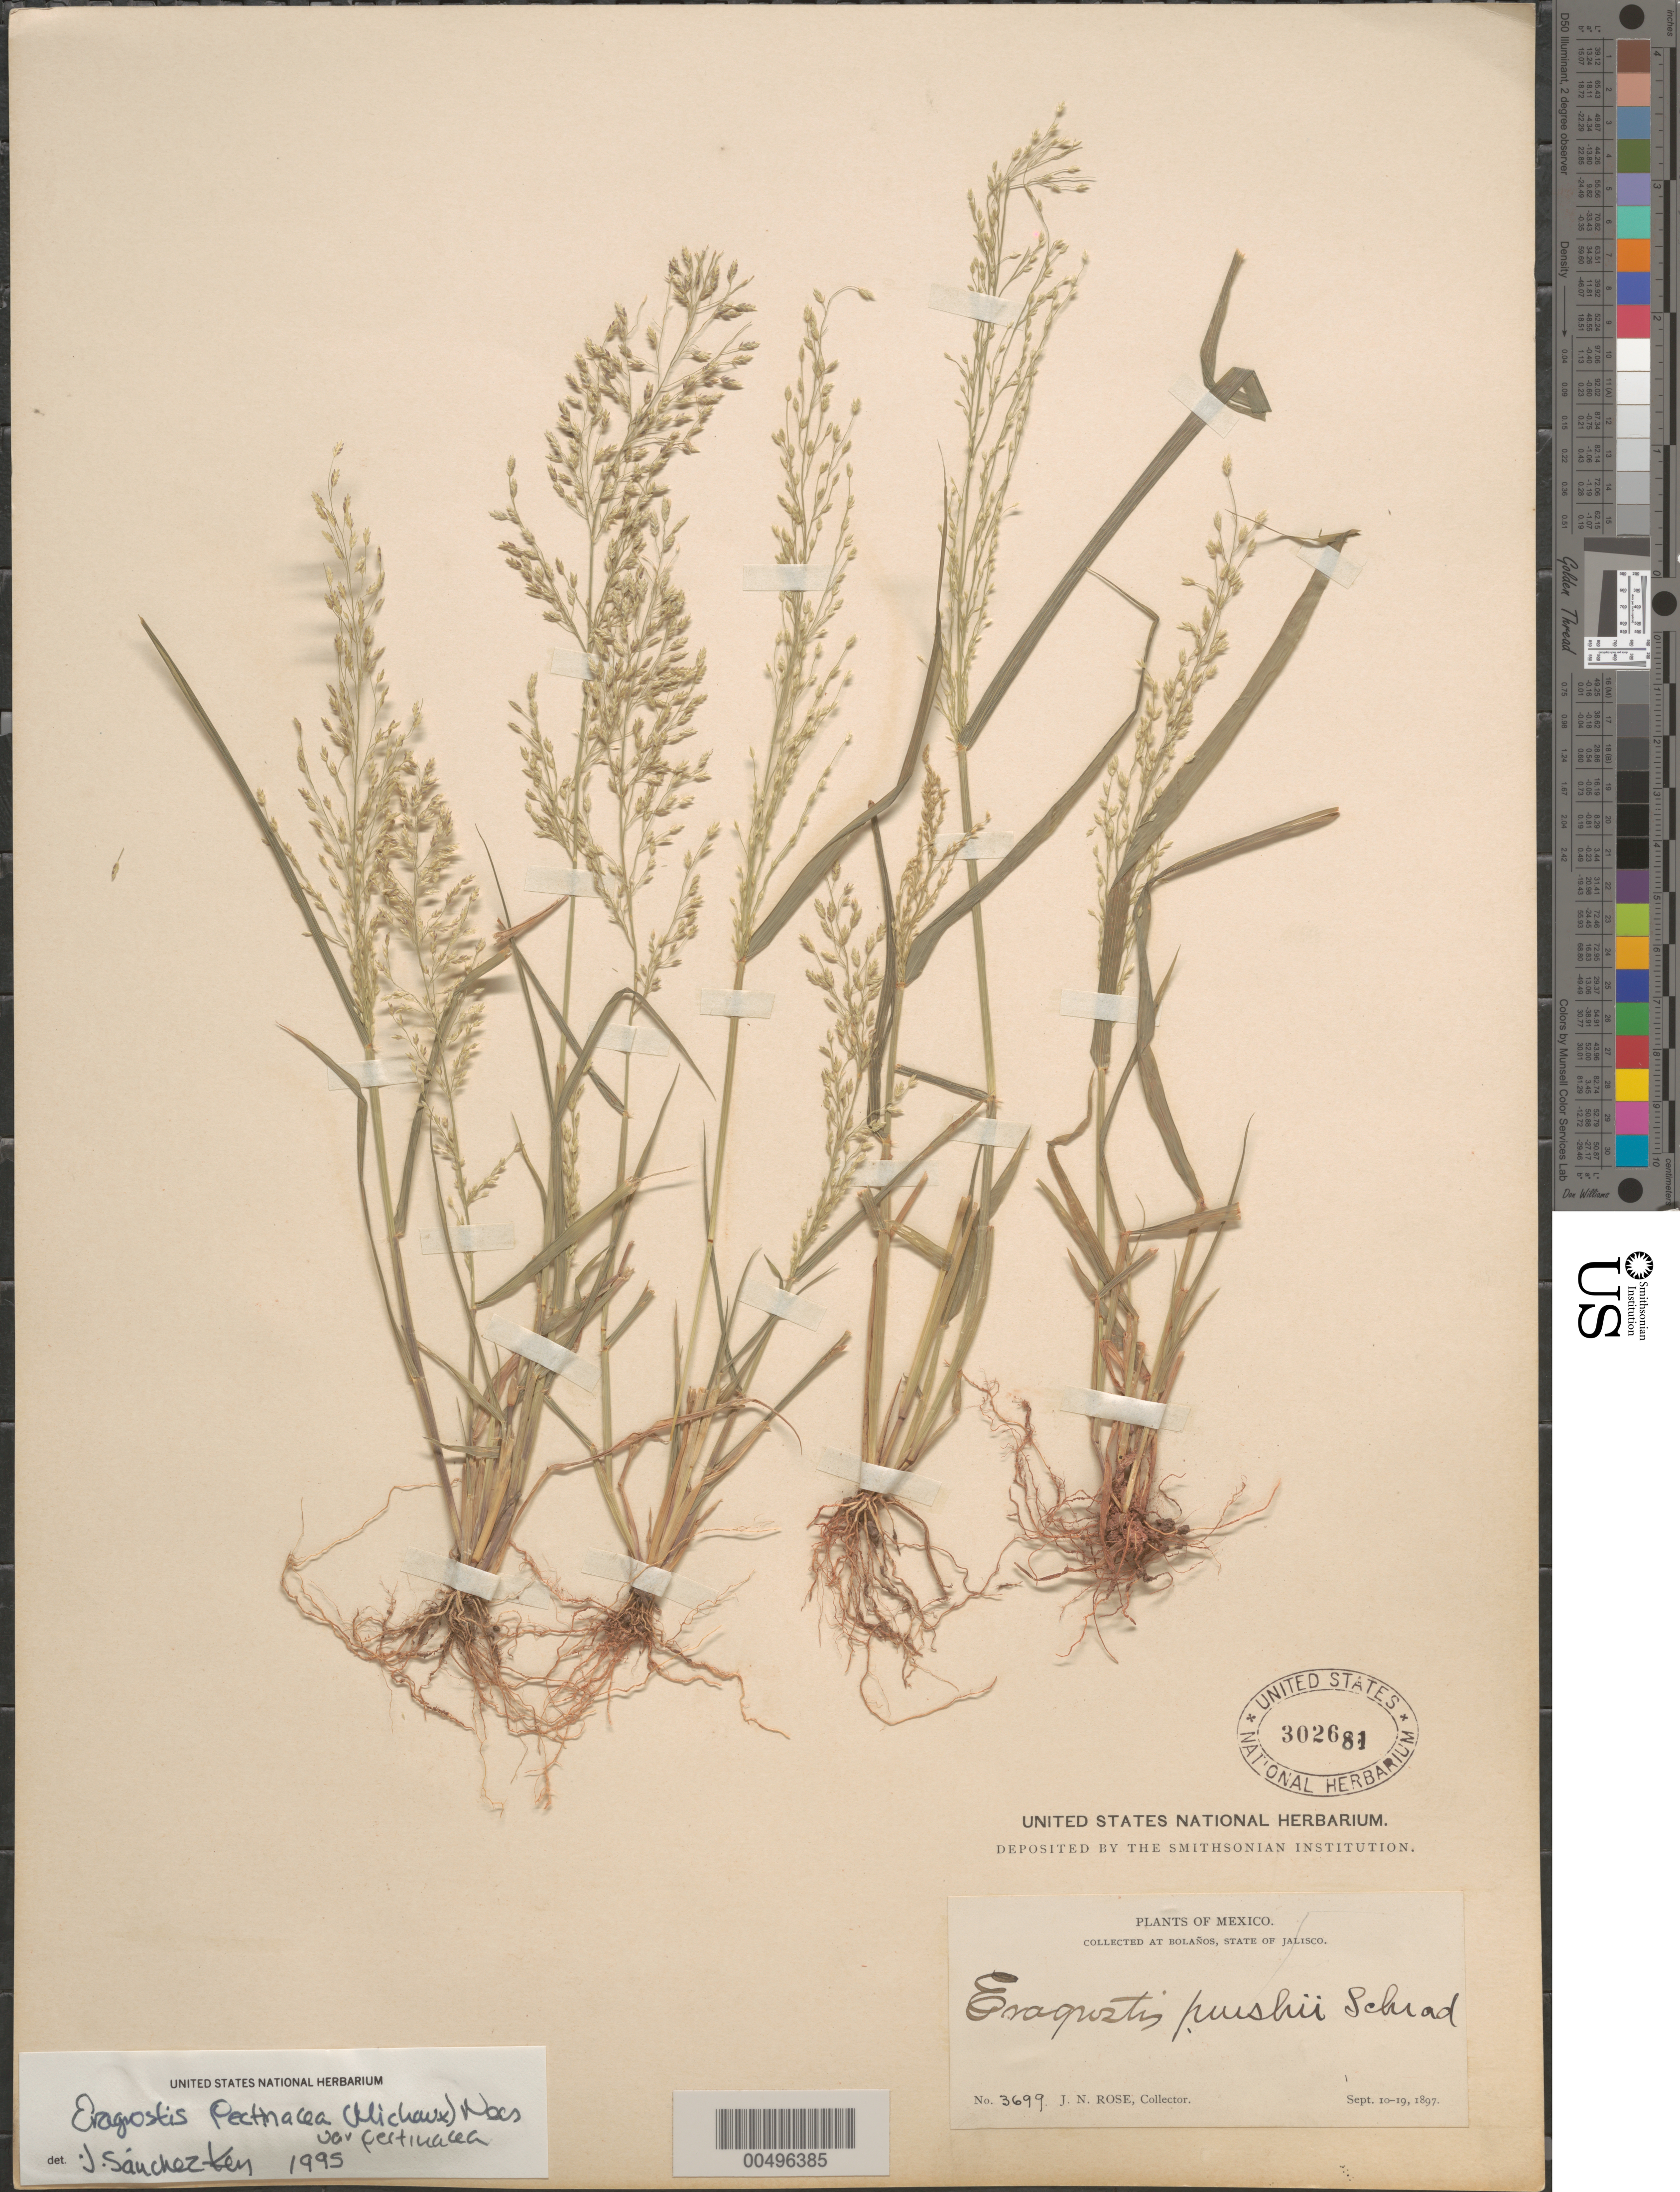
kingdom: Plantae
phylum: Tracheophyta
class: Liliopsida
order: Poales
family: Poaceae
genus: Eragrostis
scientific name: Eragrostis pectinacea var. pectinacea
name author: (Michx.) Nees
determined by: Sánchez-Ken, J. G.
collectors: J. N. Rose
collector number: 3699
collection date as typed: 10 Sep 1897 to 19 Sep 1897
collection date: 1897-09-10/1897-09-19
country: Mexico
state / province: Jalisco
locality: At Bolaños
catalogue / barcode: US 302681